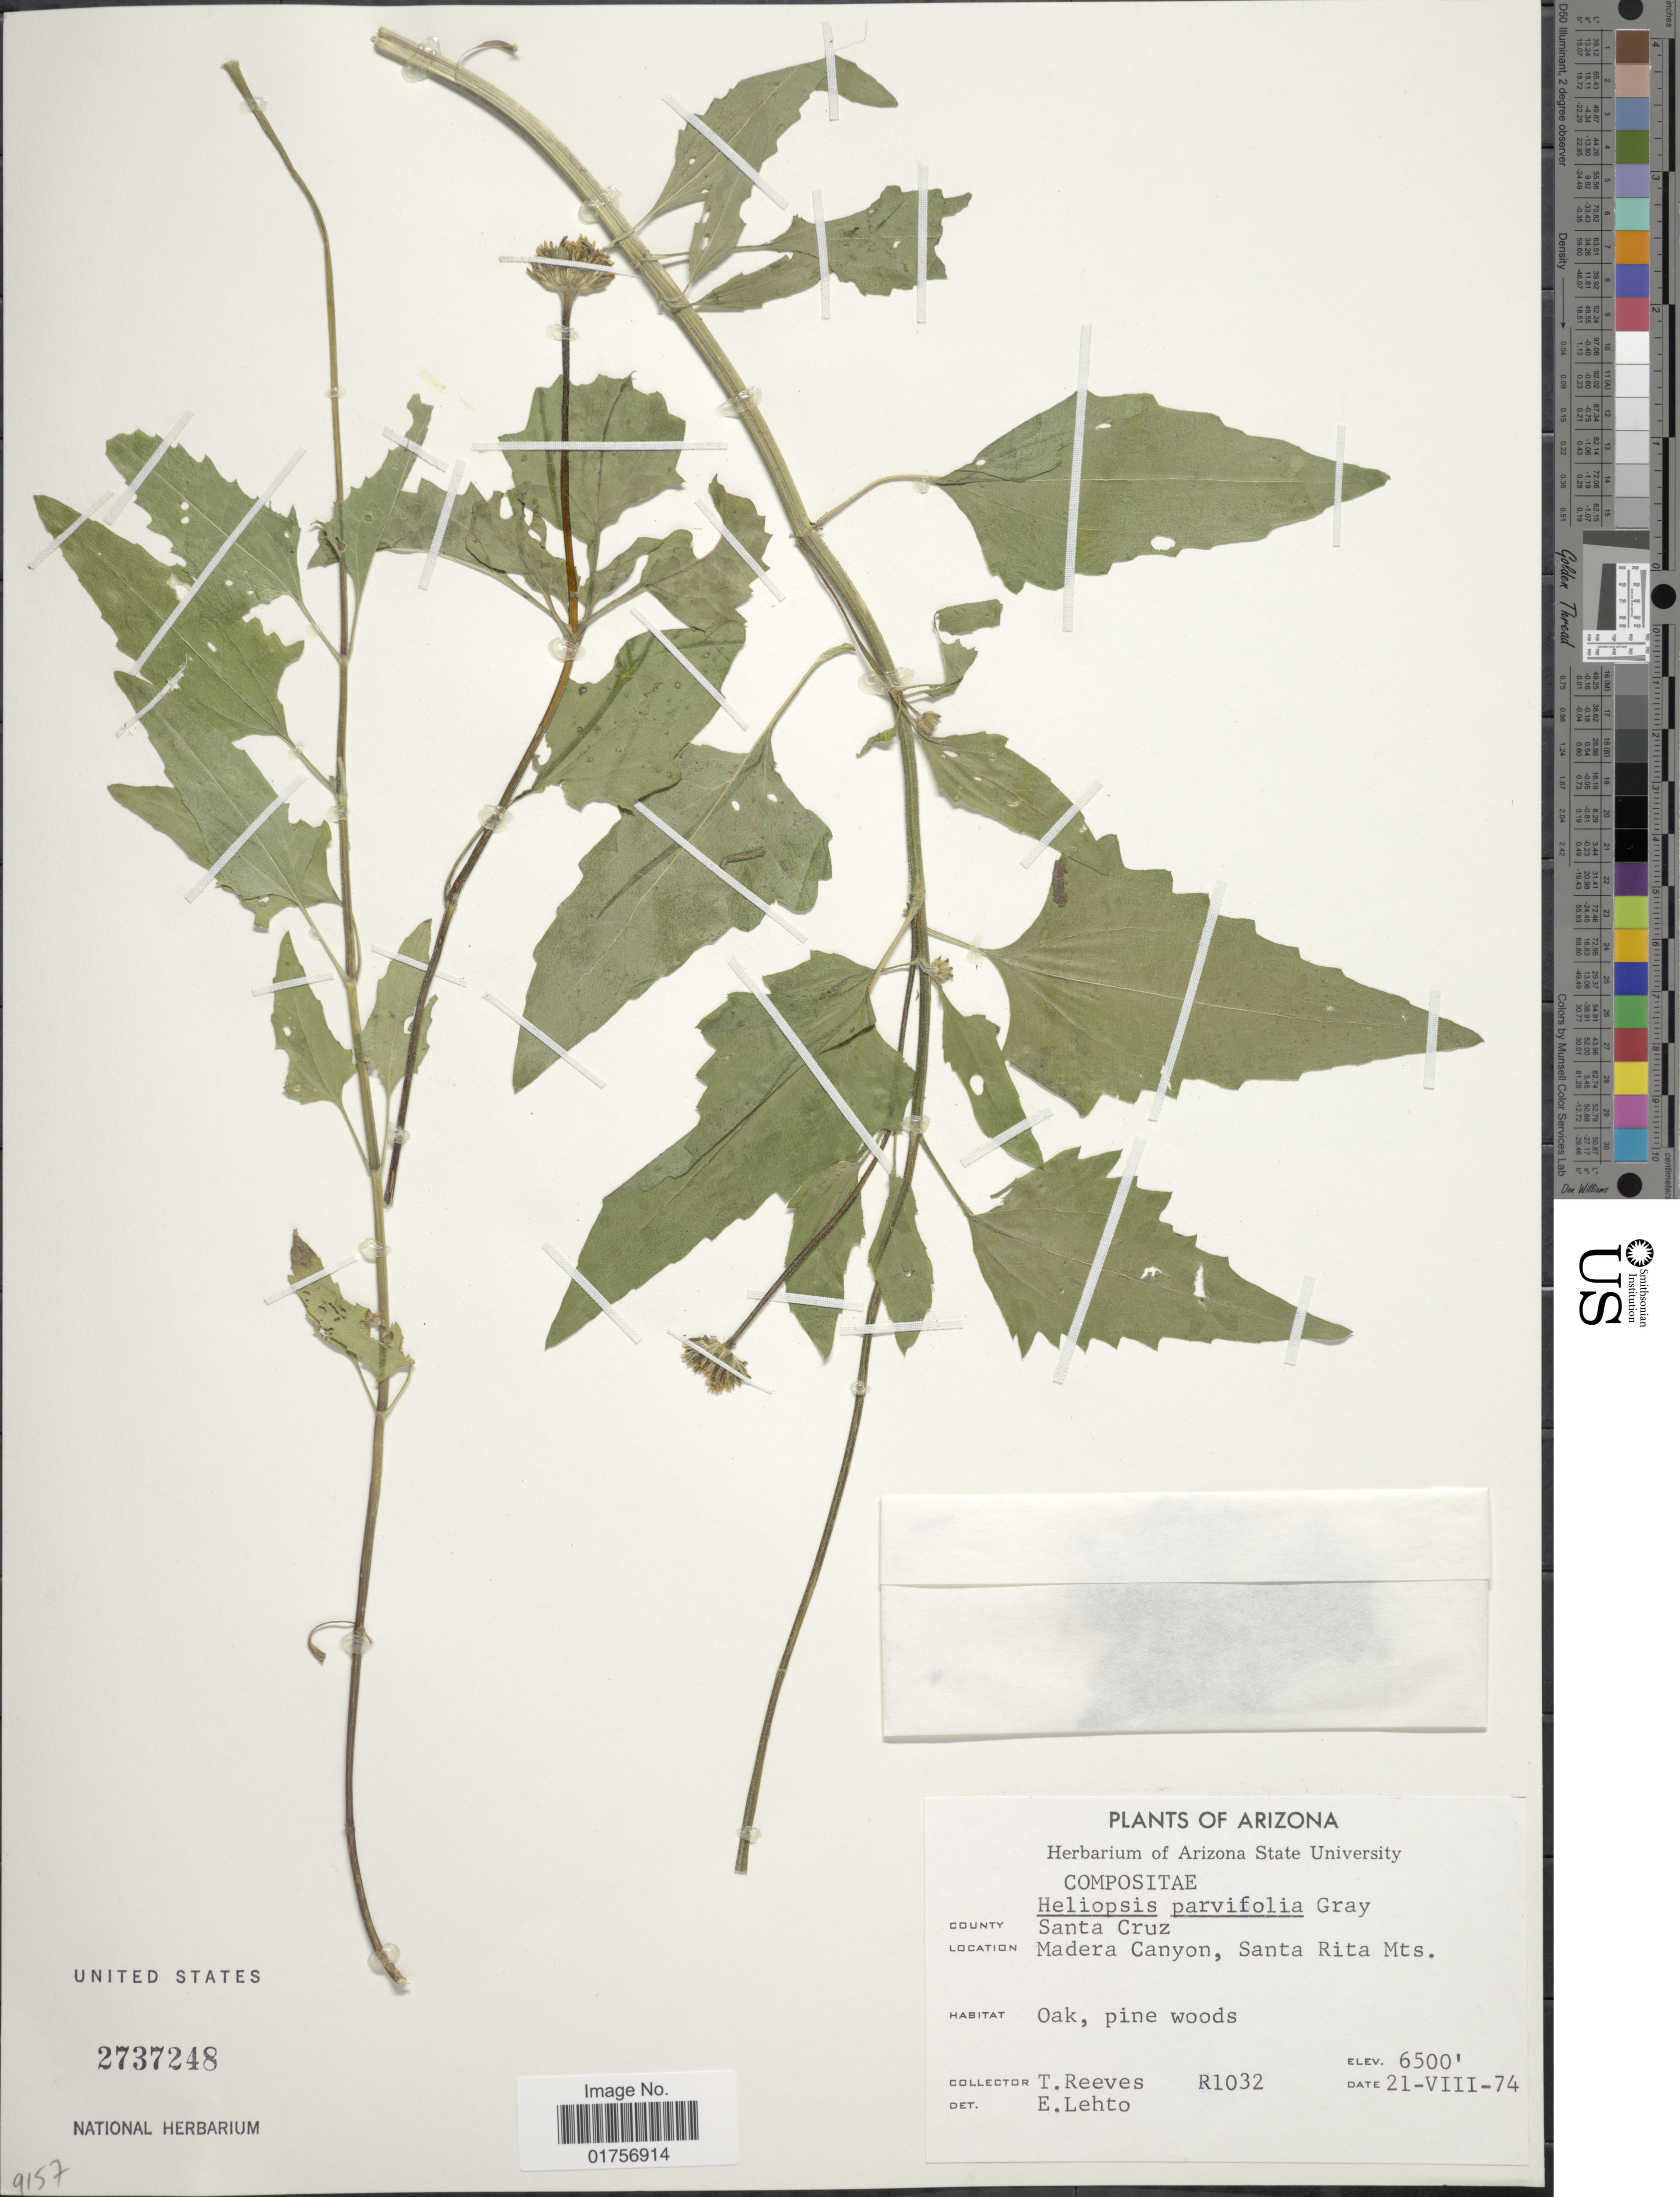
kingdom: Plantae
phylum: Tracheophyta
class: Magnoliopsida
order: Asterales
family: Asteraceae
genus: Heliopsis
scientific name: Heliopsis parvifolia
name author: A. Gray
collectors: T. Reeves & E. Lehto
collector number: R1032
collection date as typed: Transcribed d/m/y: 21/8/74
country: United States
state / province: Arizona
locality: Madera Canyon, Santa Rita Mts.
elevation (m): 1981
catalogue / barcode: US 2737248